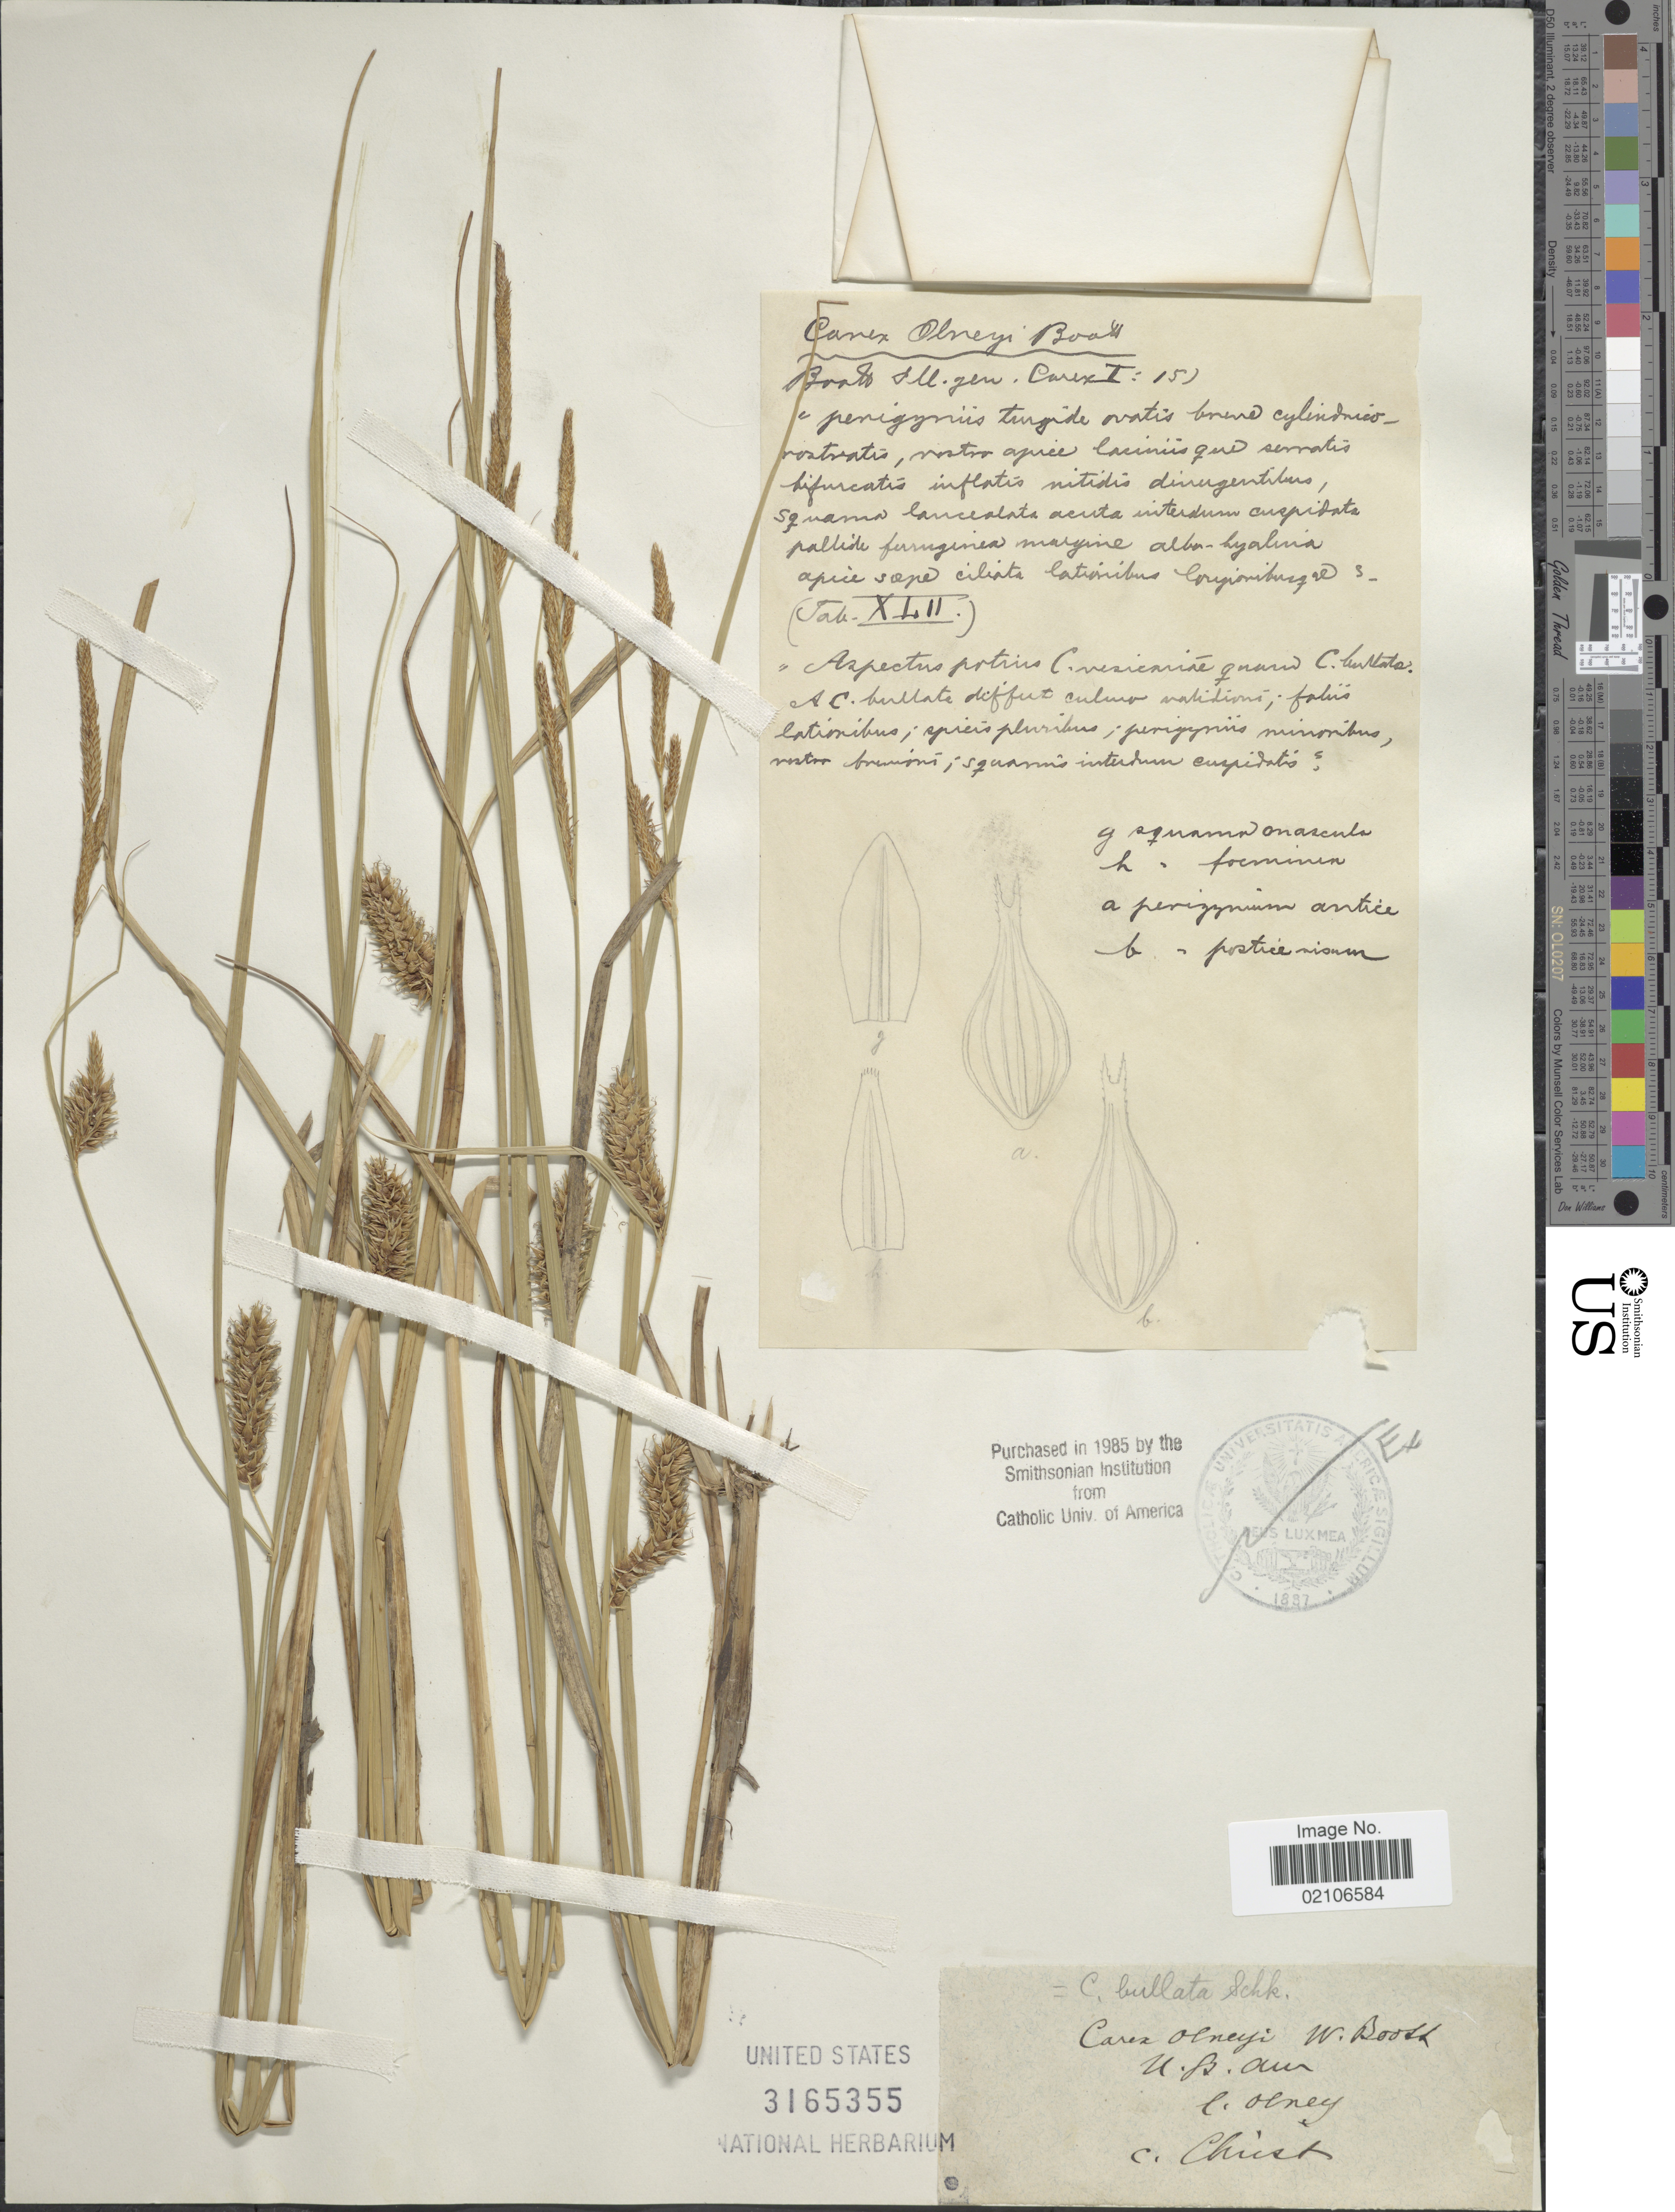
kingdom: Plantae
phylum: Tracheophyta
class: Liliopsida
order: Poales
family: Cyperaceae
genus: Carex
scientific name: Carex bullata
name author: Schkuhr ex Willd.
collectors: Olney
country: United States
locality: N.P.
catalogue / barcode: US 3165355